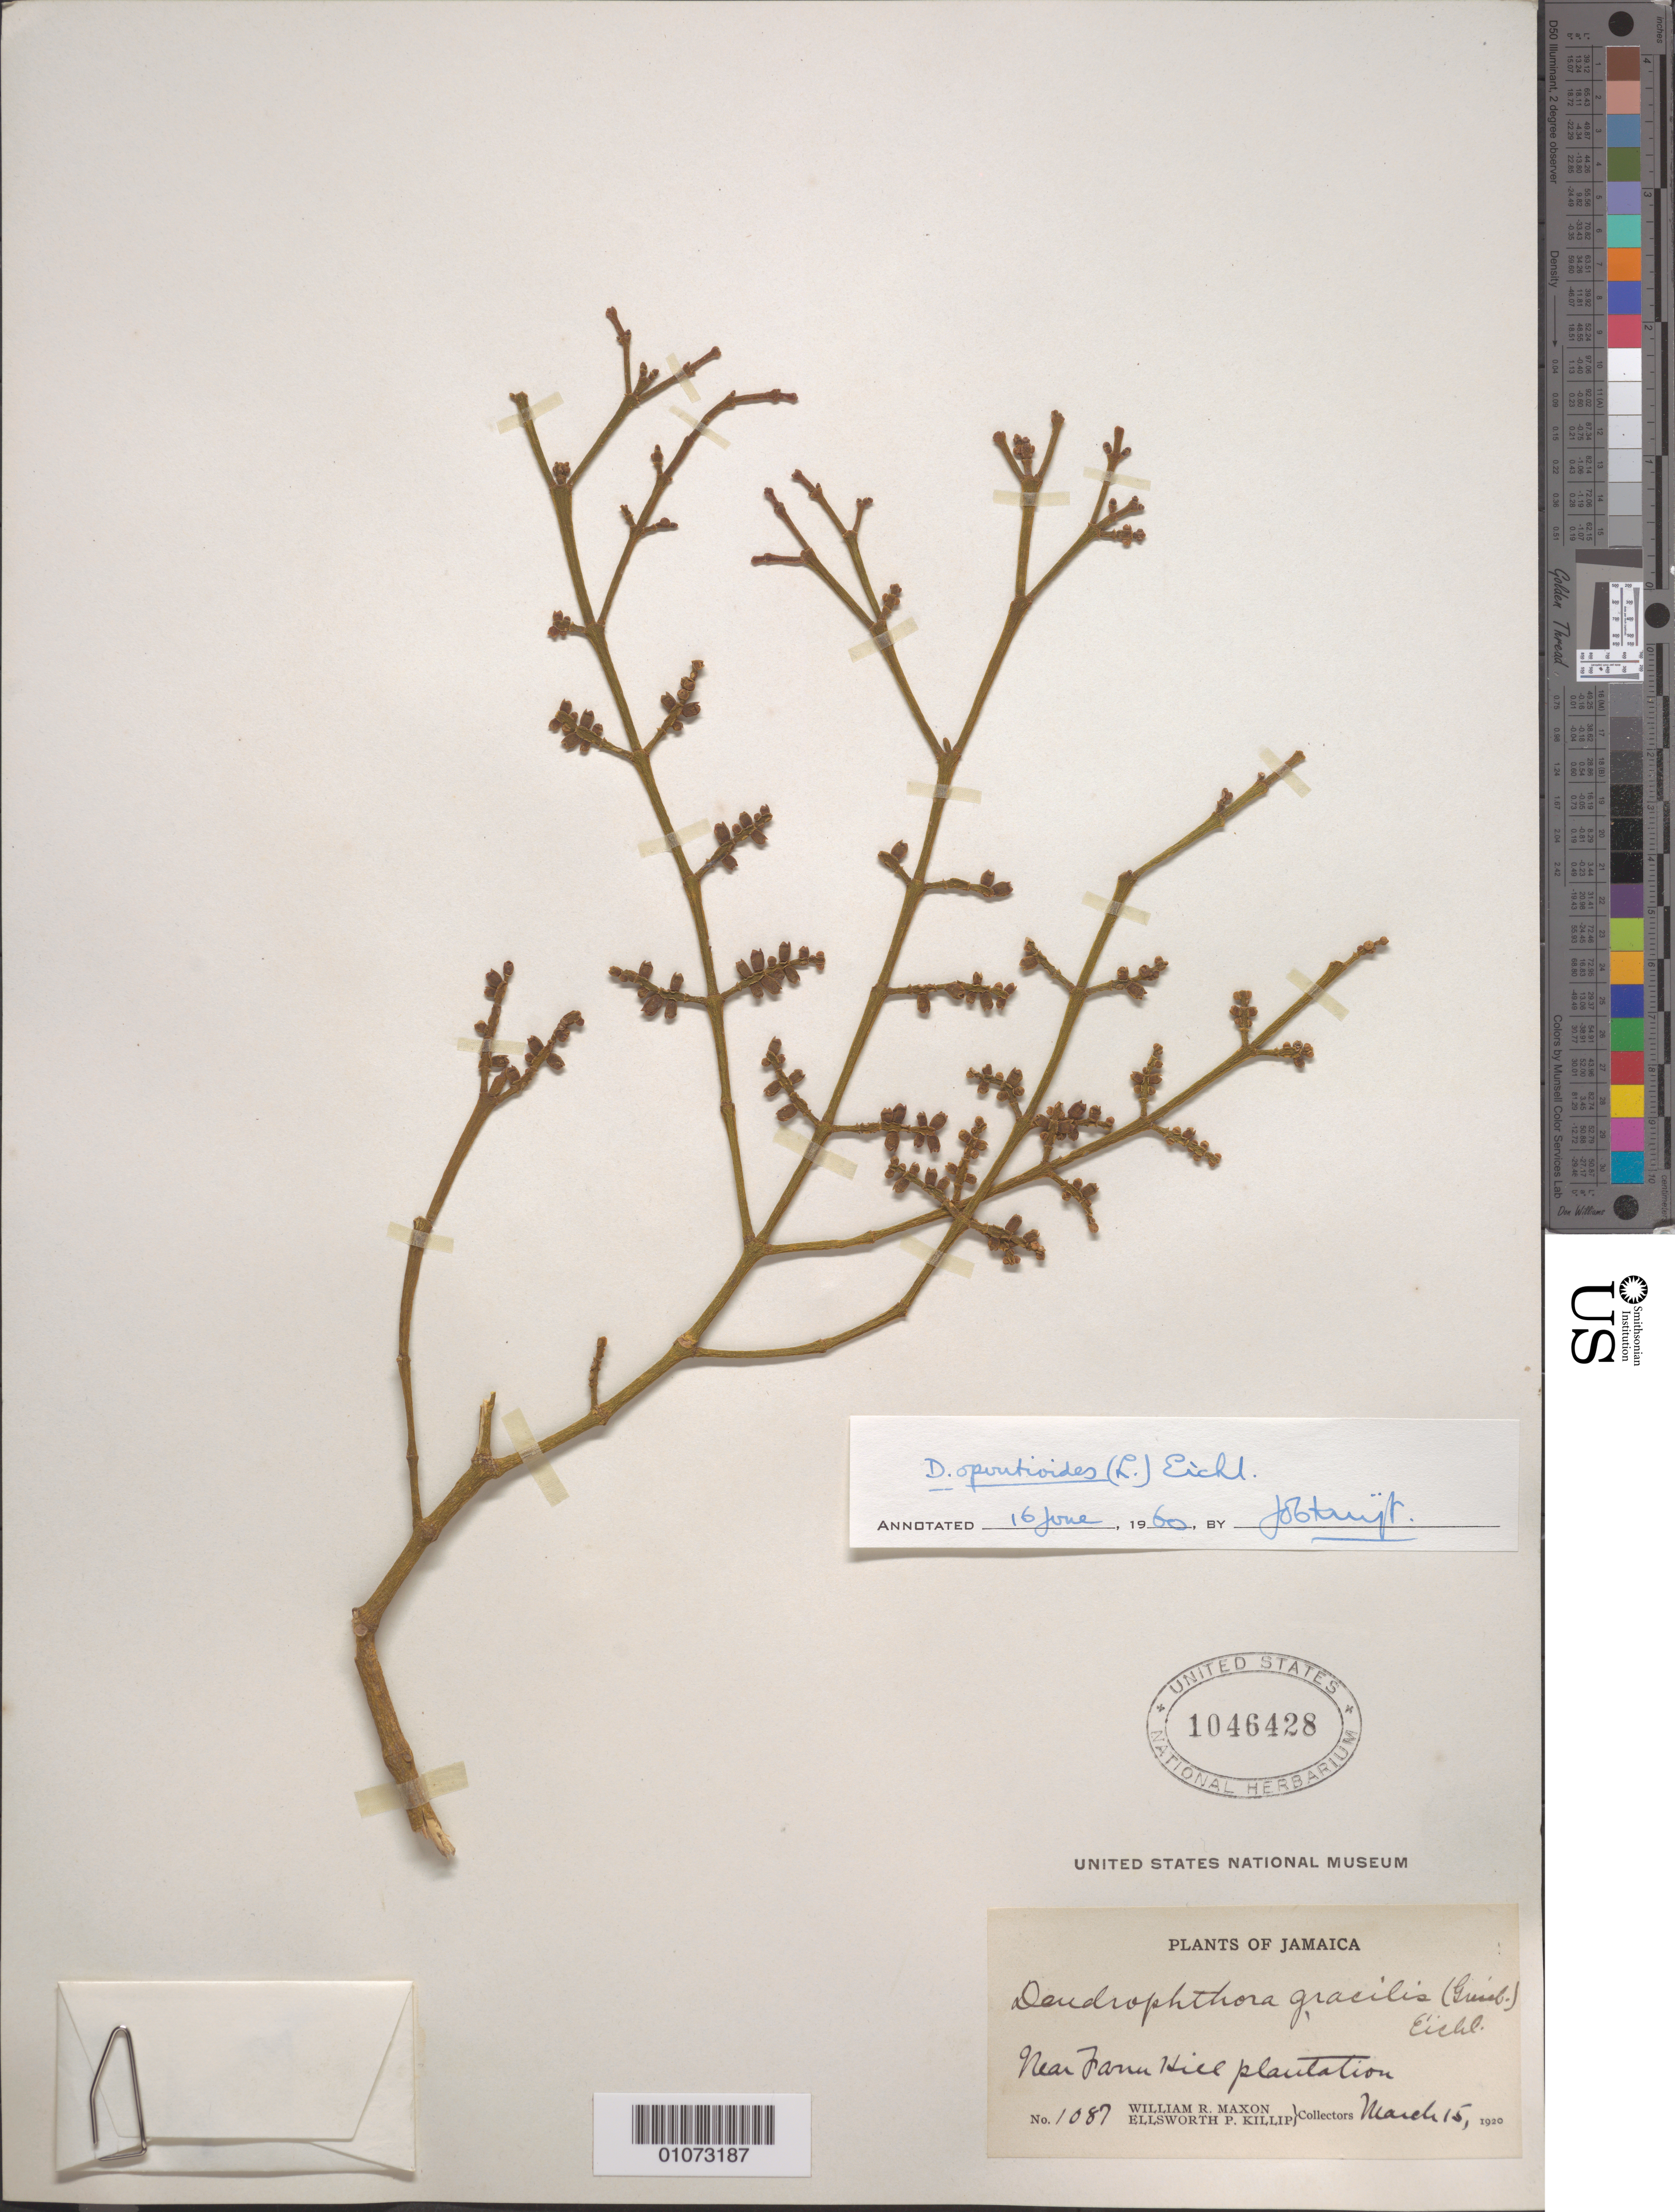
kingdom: Plantae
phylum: Tracheophyta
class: Magnoliopsida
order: Santalales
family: Viscaceae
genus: Dendrophthora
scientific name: Dendrophthora gracilis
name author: (DC.) Eichler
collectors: W. R. Maxon & E. P. Killip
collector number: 1087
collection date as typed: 15 Mar 1920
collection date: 1920-03-15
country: Jamaica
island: Jamaica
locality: Near Farm Hill Plantation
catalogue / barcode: US 1046428